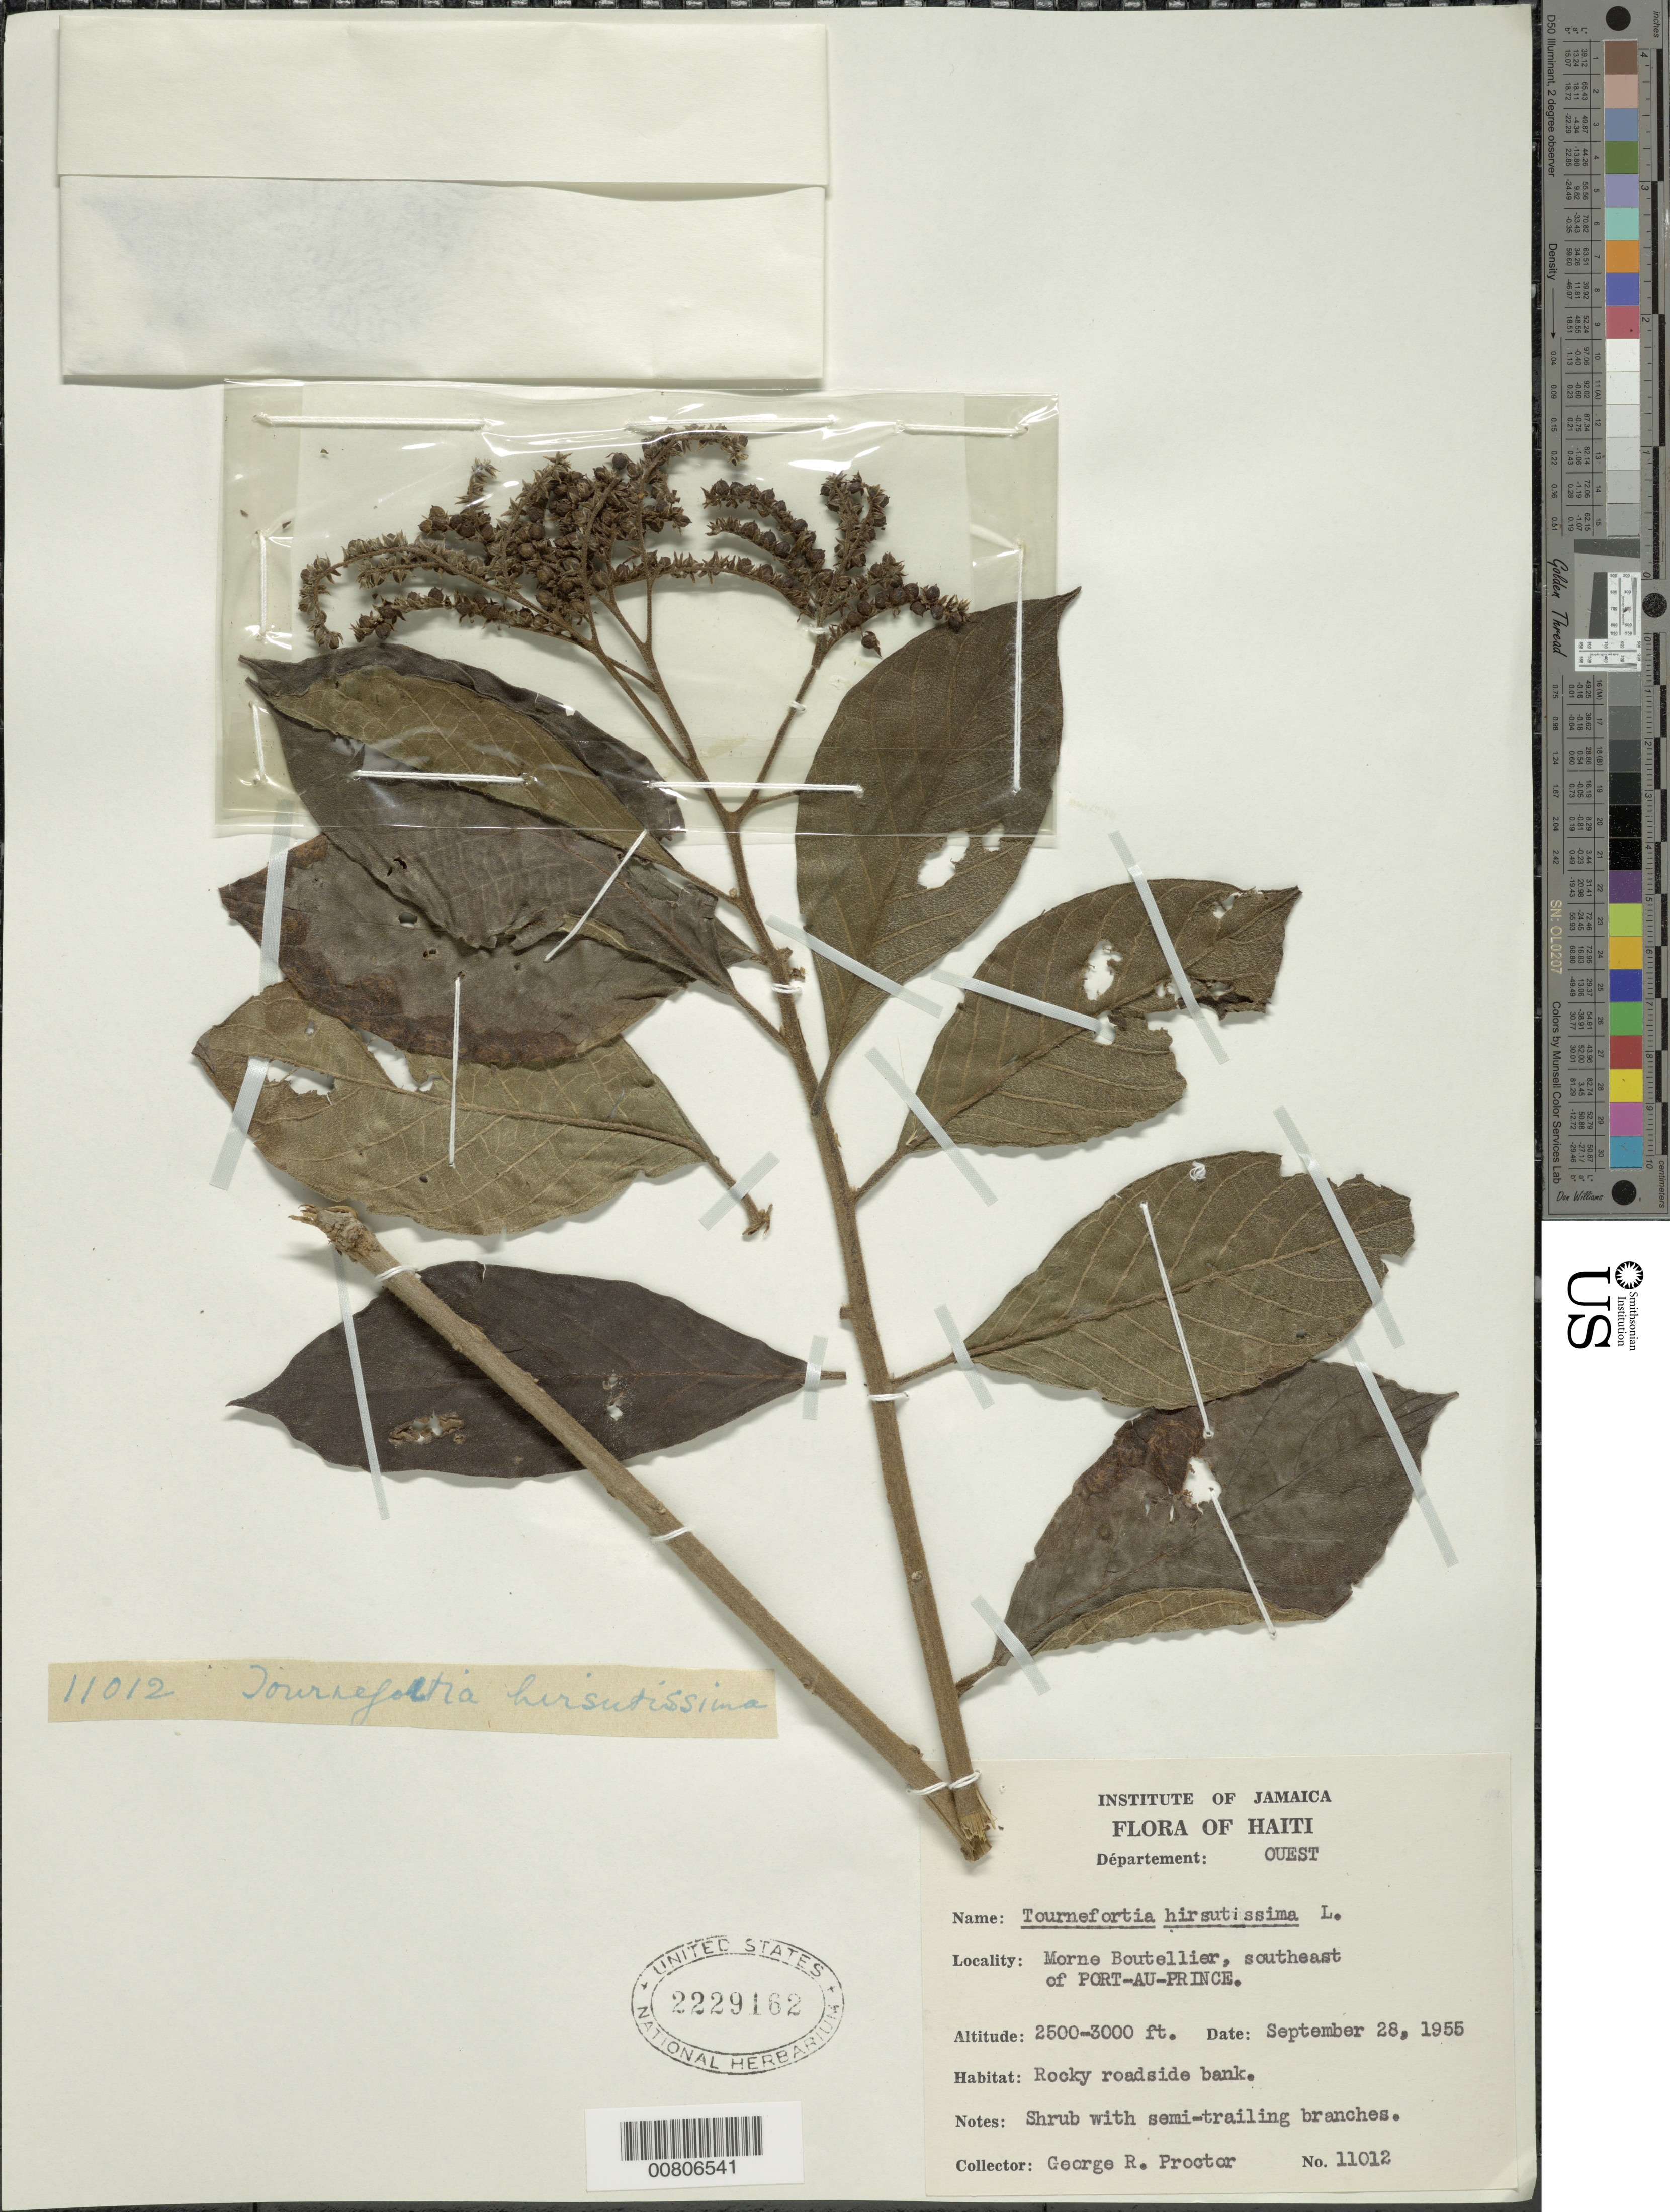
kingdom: Plantae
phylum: Tracheophyta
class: Magnoliopsida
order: Boraginales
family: Heliotropiaceae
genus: Tournefortia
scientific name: Tournefortia hirsutissima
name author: L.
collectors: G. R. Proctor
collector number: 11012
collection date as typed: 28 Sep 1955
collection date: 1955-09-28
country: Haiti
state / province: Ouest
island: Hispaniola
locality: Morne Boutellier, SE of Port au Prince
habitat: Rocky roadside bank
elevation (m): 762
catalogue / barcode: US 2229162